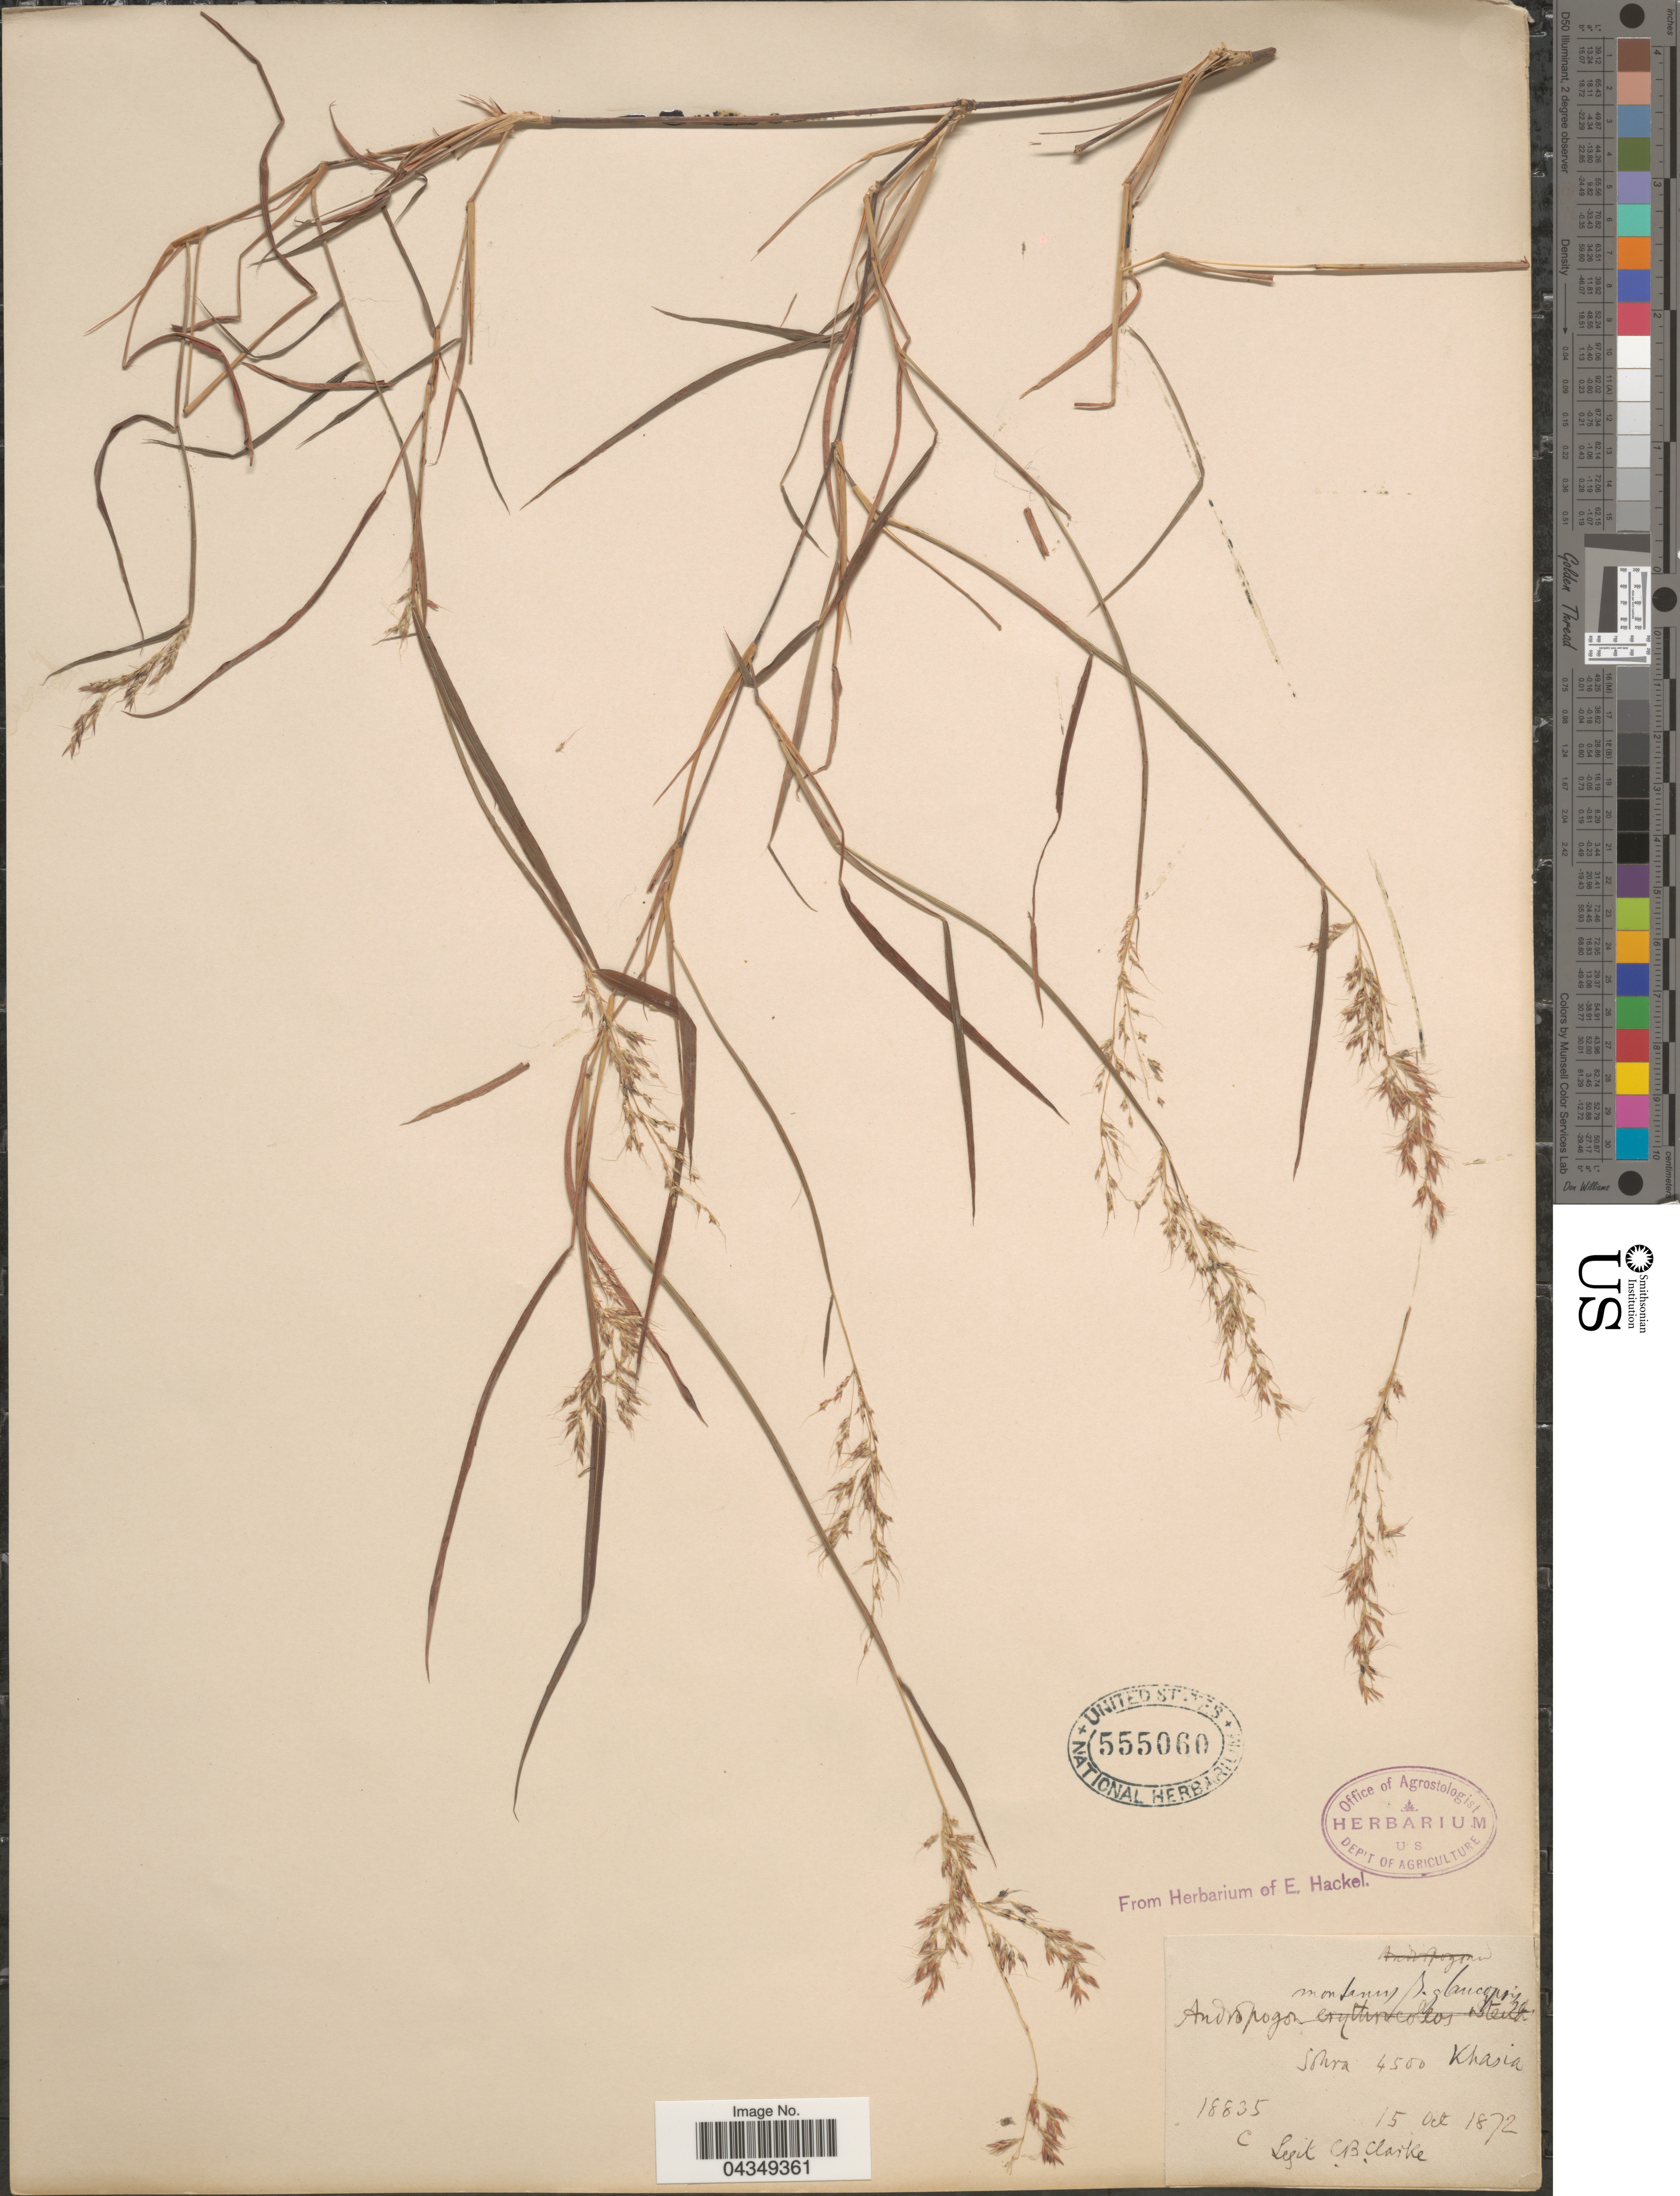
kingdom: Plantae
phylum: Tracheophyta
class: Liliopsida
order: Poales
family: Poaceae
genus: Capillipedium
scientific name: Capillipedium assimile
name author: (Steud.) A. Camus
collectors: C. B. Clarke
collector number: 18835C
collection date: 1872-10-15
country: India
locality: Sohra. Khasia.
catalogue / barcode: US 555060